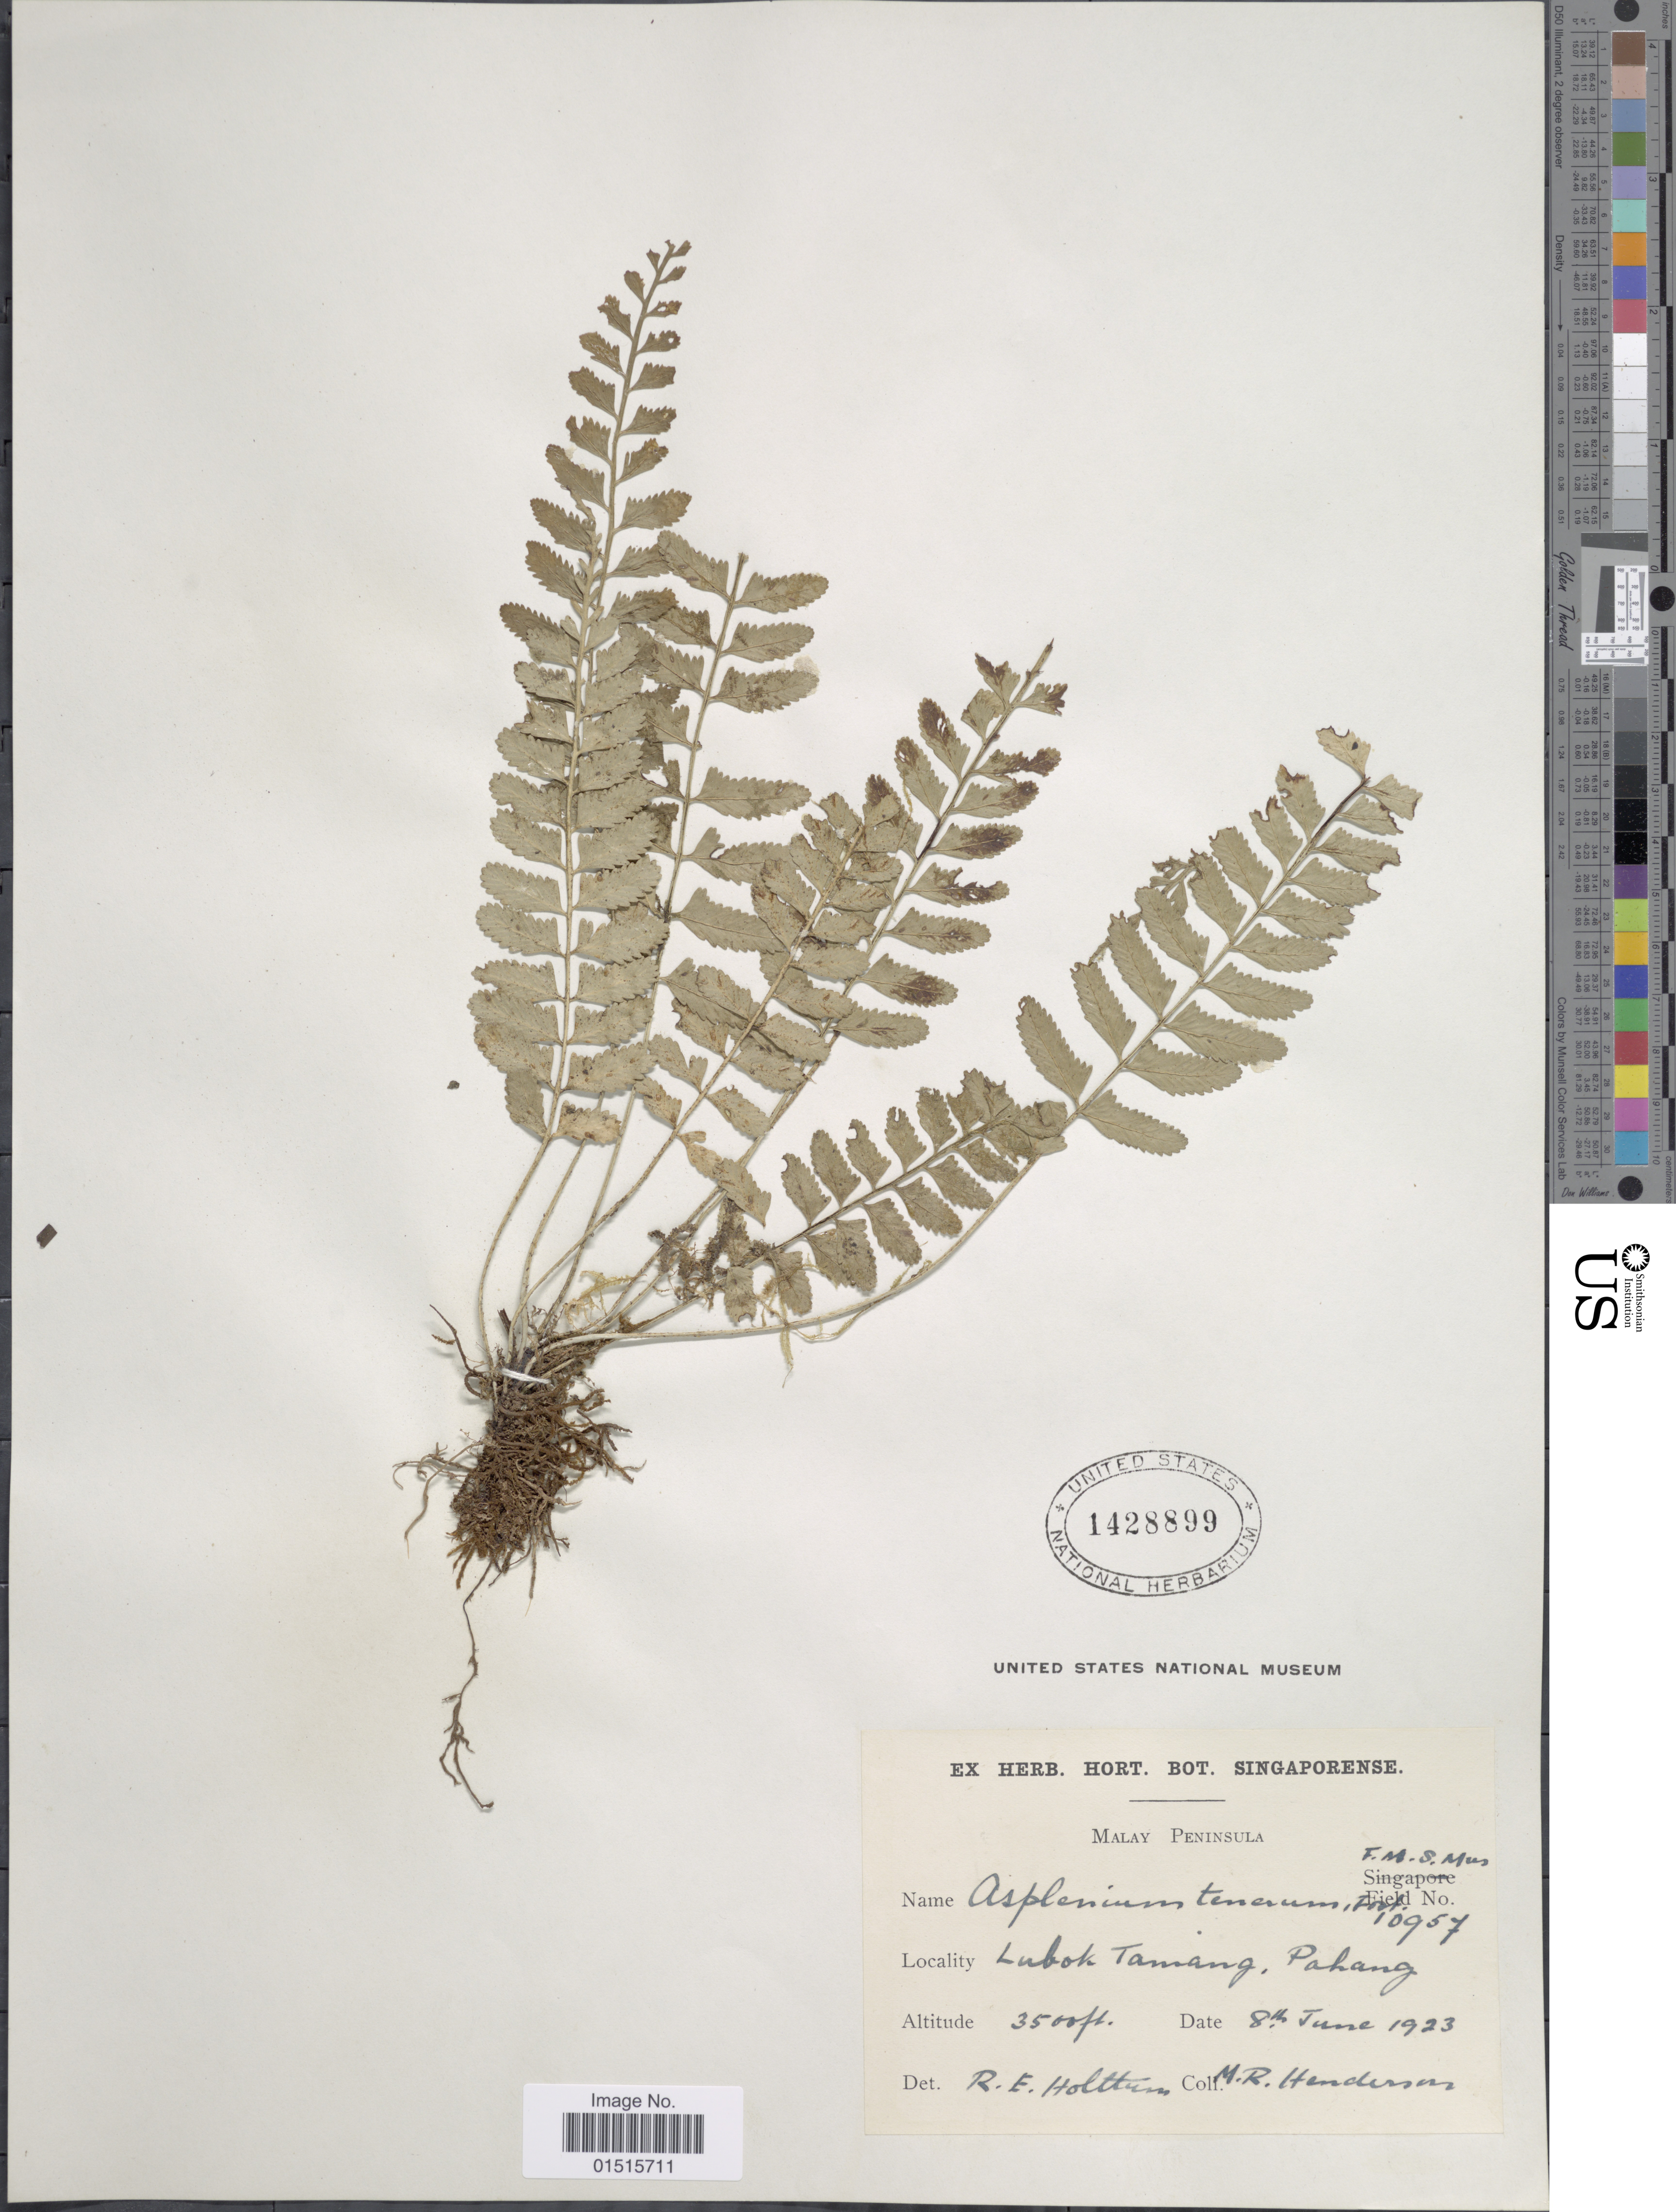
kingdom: Plantae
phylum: Tracheophyta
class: Polypodiopsida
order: Polypodiales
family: Aspleniaceae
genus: Asplenium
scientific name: Asplenium tenerum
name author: G. Forst.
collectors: M. Henderson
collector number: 10957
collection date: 1923-06-08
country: Malaysia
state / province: Pahang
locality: Malay Peninsula, Lubok Tamang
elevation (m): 1067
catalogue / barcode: US 1428899